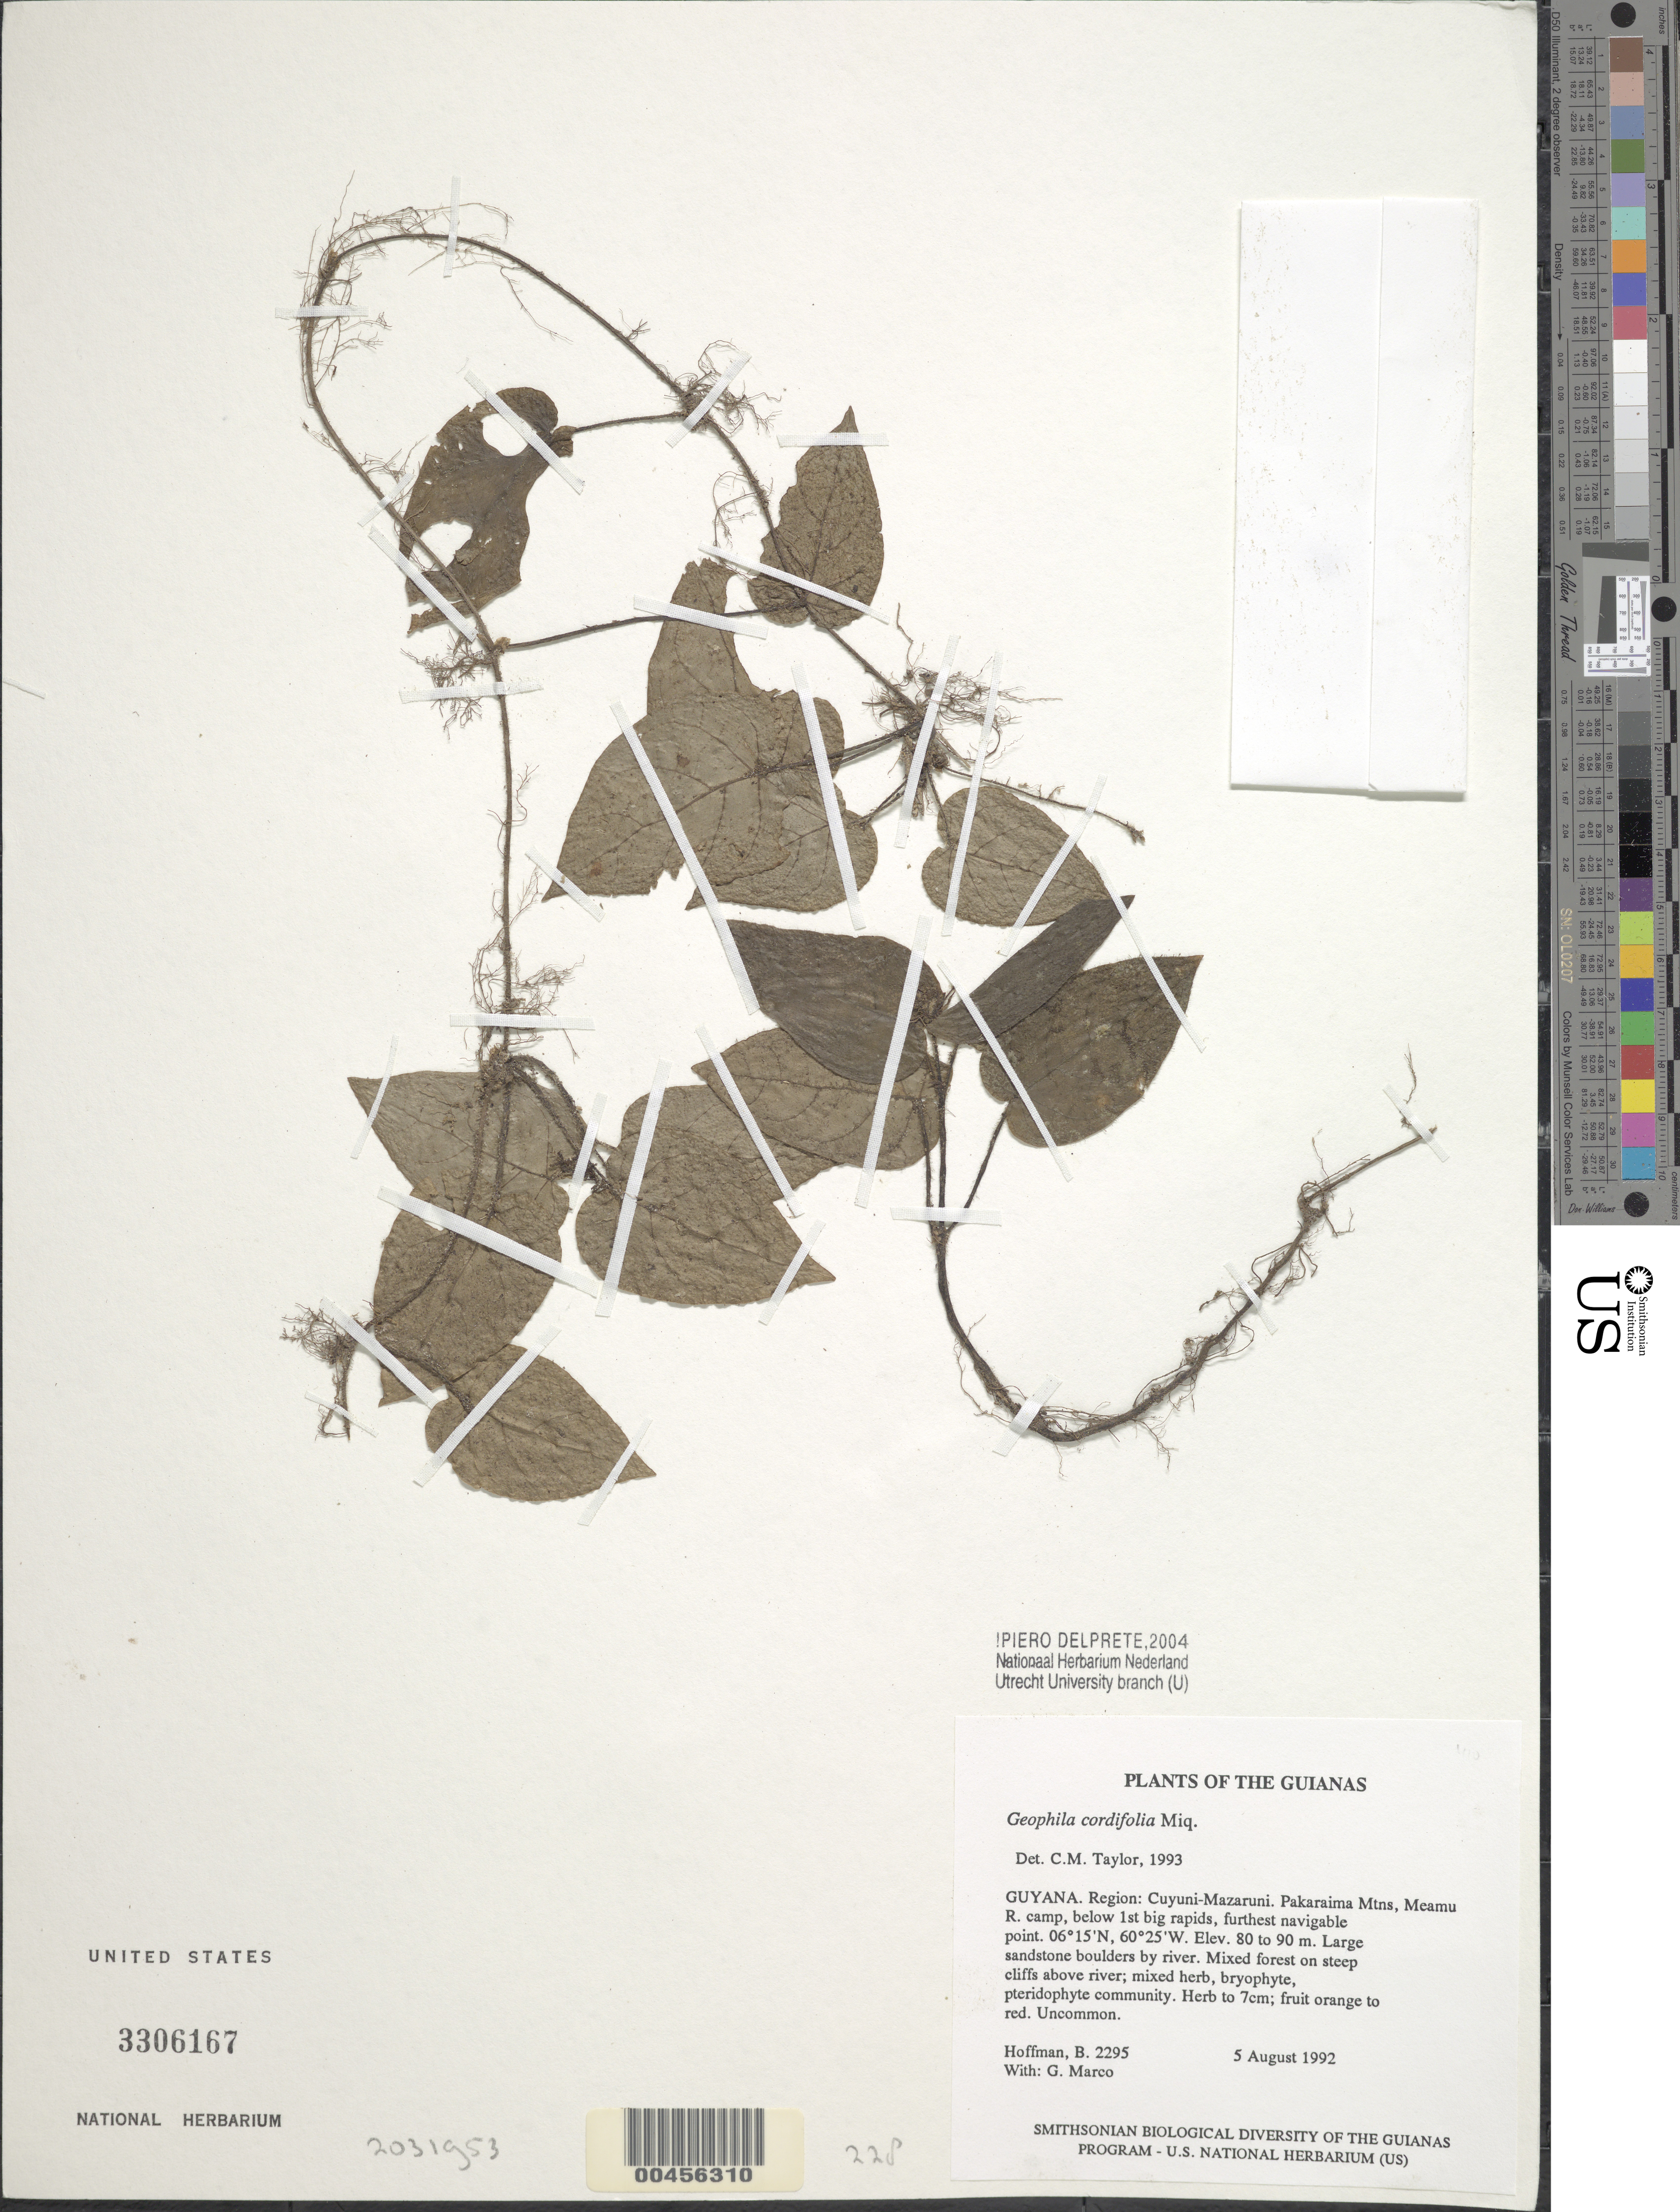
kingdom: Plantae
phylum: Tracheophyta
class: Magnoliopsida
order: Gentianales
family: Rubiaceae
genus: Geophila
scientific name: Geophila cordifolia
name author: Miq.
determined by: Taylor, Charlotte M.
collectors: B. Hoffman & G. Marco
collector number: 2295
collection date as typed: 5 August 1992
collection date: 1992-08-05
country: Guyana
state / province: Cuyuni-Mazaruni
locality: Pakaraima Mountains, Meamu River camp, below 1st big rapids, furthest navigable point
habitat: Large sandstone boulders by river. Mixed forest on steep cliffs above river; mixed herb, bryophyte, pteridophyte community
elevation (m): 80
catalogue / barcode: US 3306167